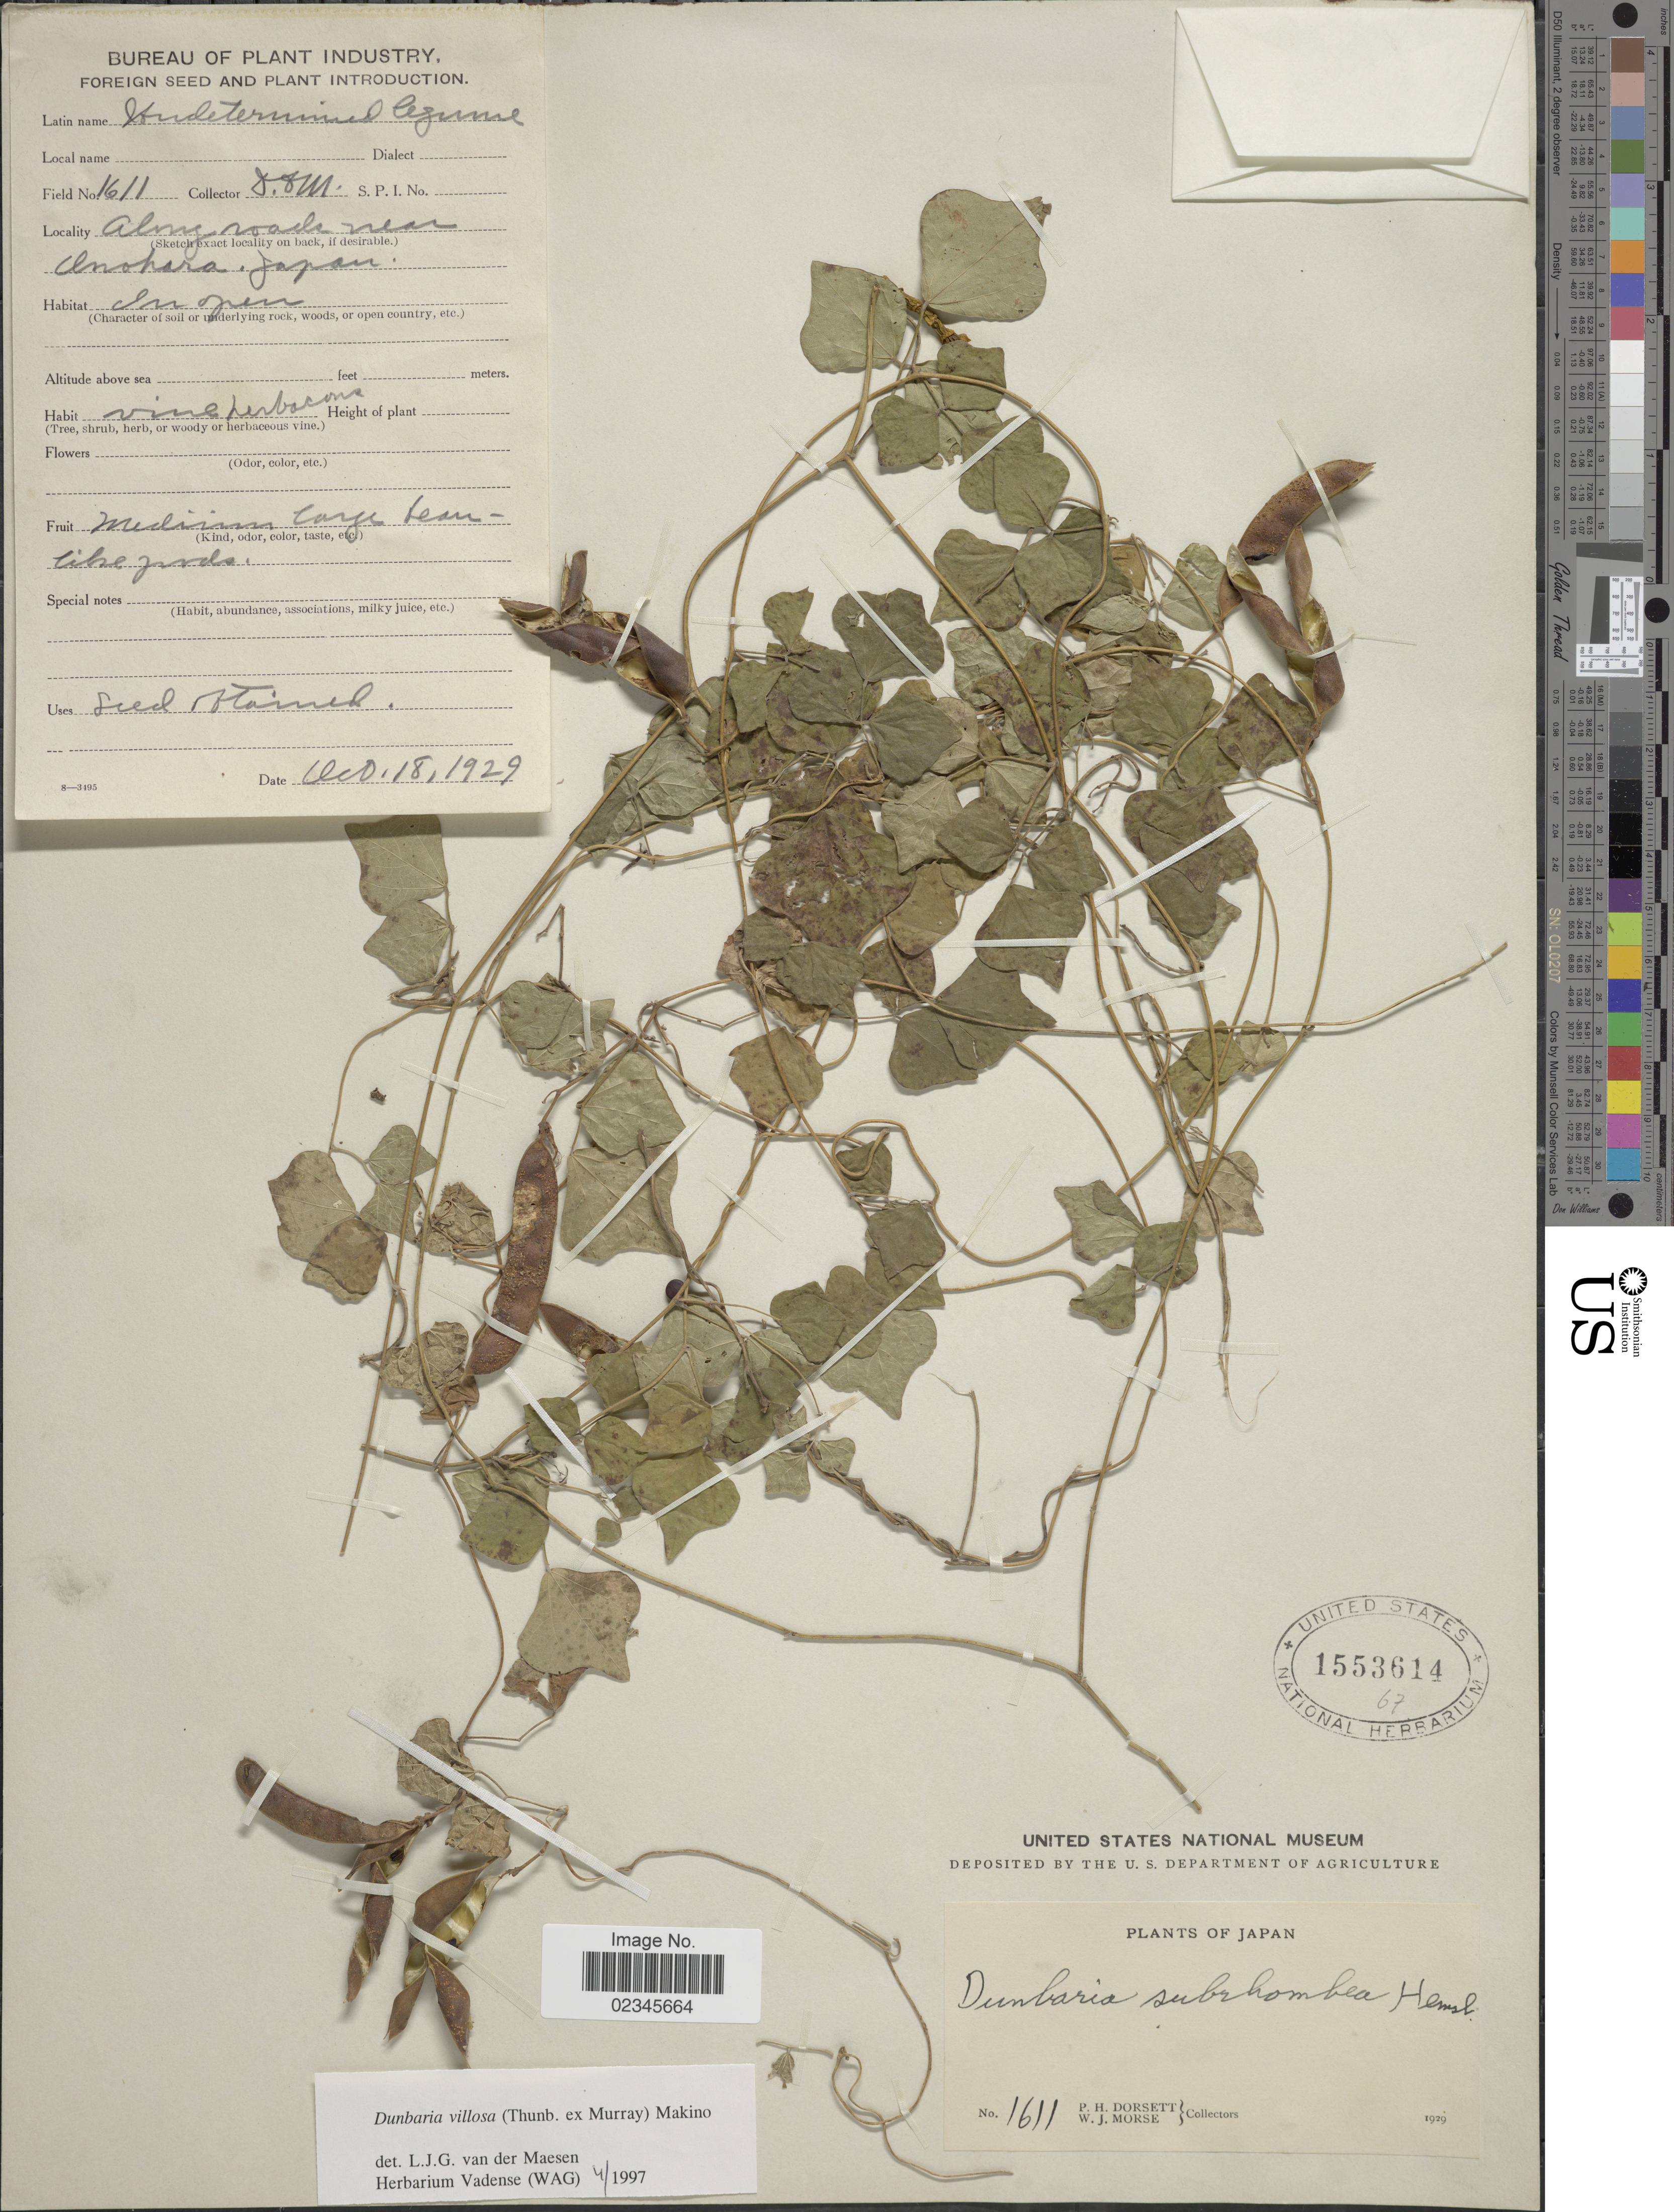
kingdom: Plantae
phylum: Tracheophyta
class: Magnoliopsida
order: Fabales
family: Fabaceae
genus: Dunbaria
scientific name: Dunbaria villosa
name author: (Thunb.) Makino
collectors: P. H. Dorsett & W. J. Morse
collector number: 1611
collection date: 1929-10-18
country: Japan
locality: Along roads near Onohara, Japan, in open.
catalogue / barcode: US 1553614